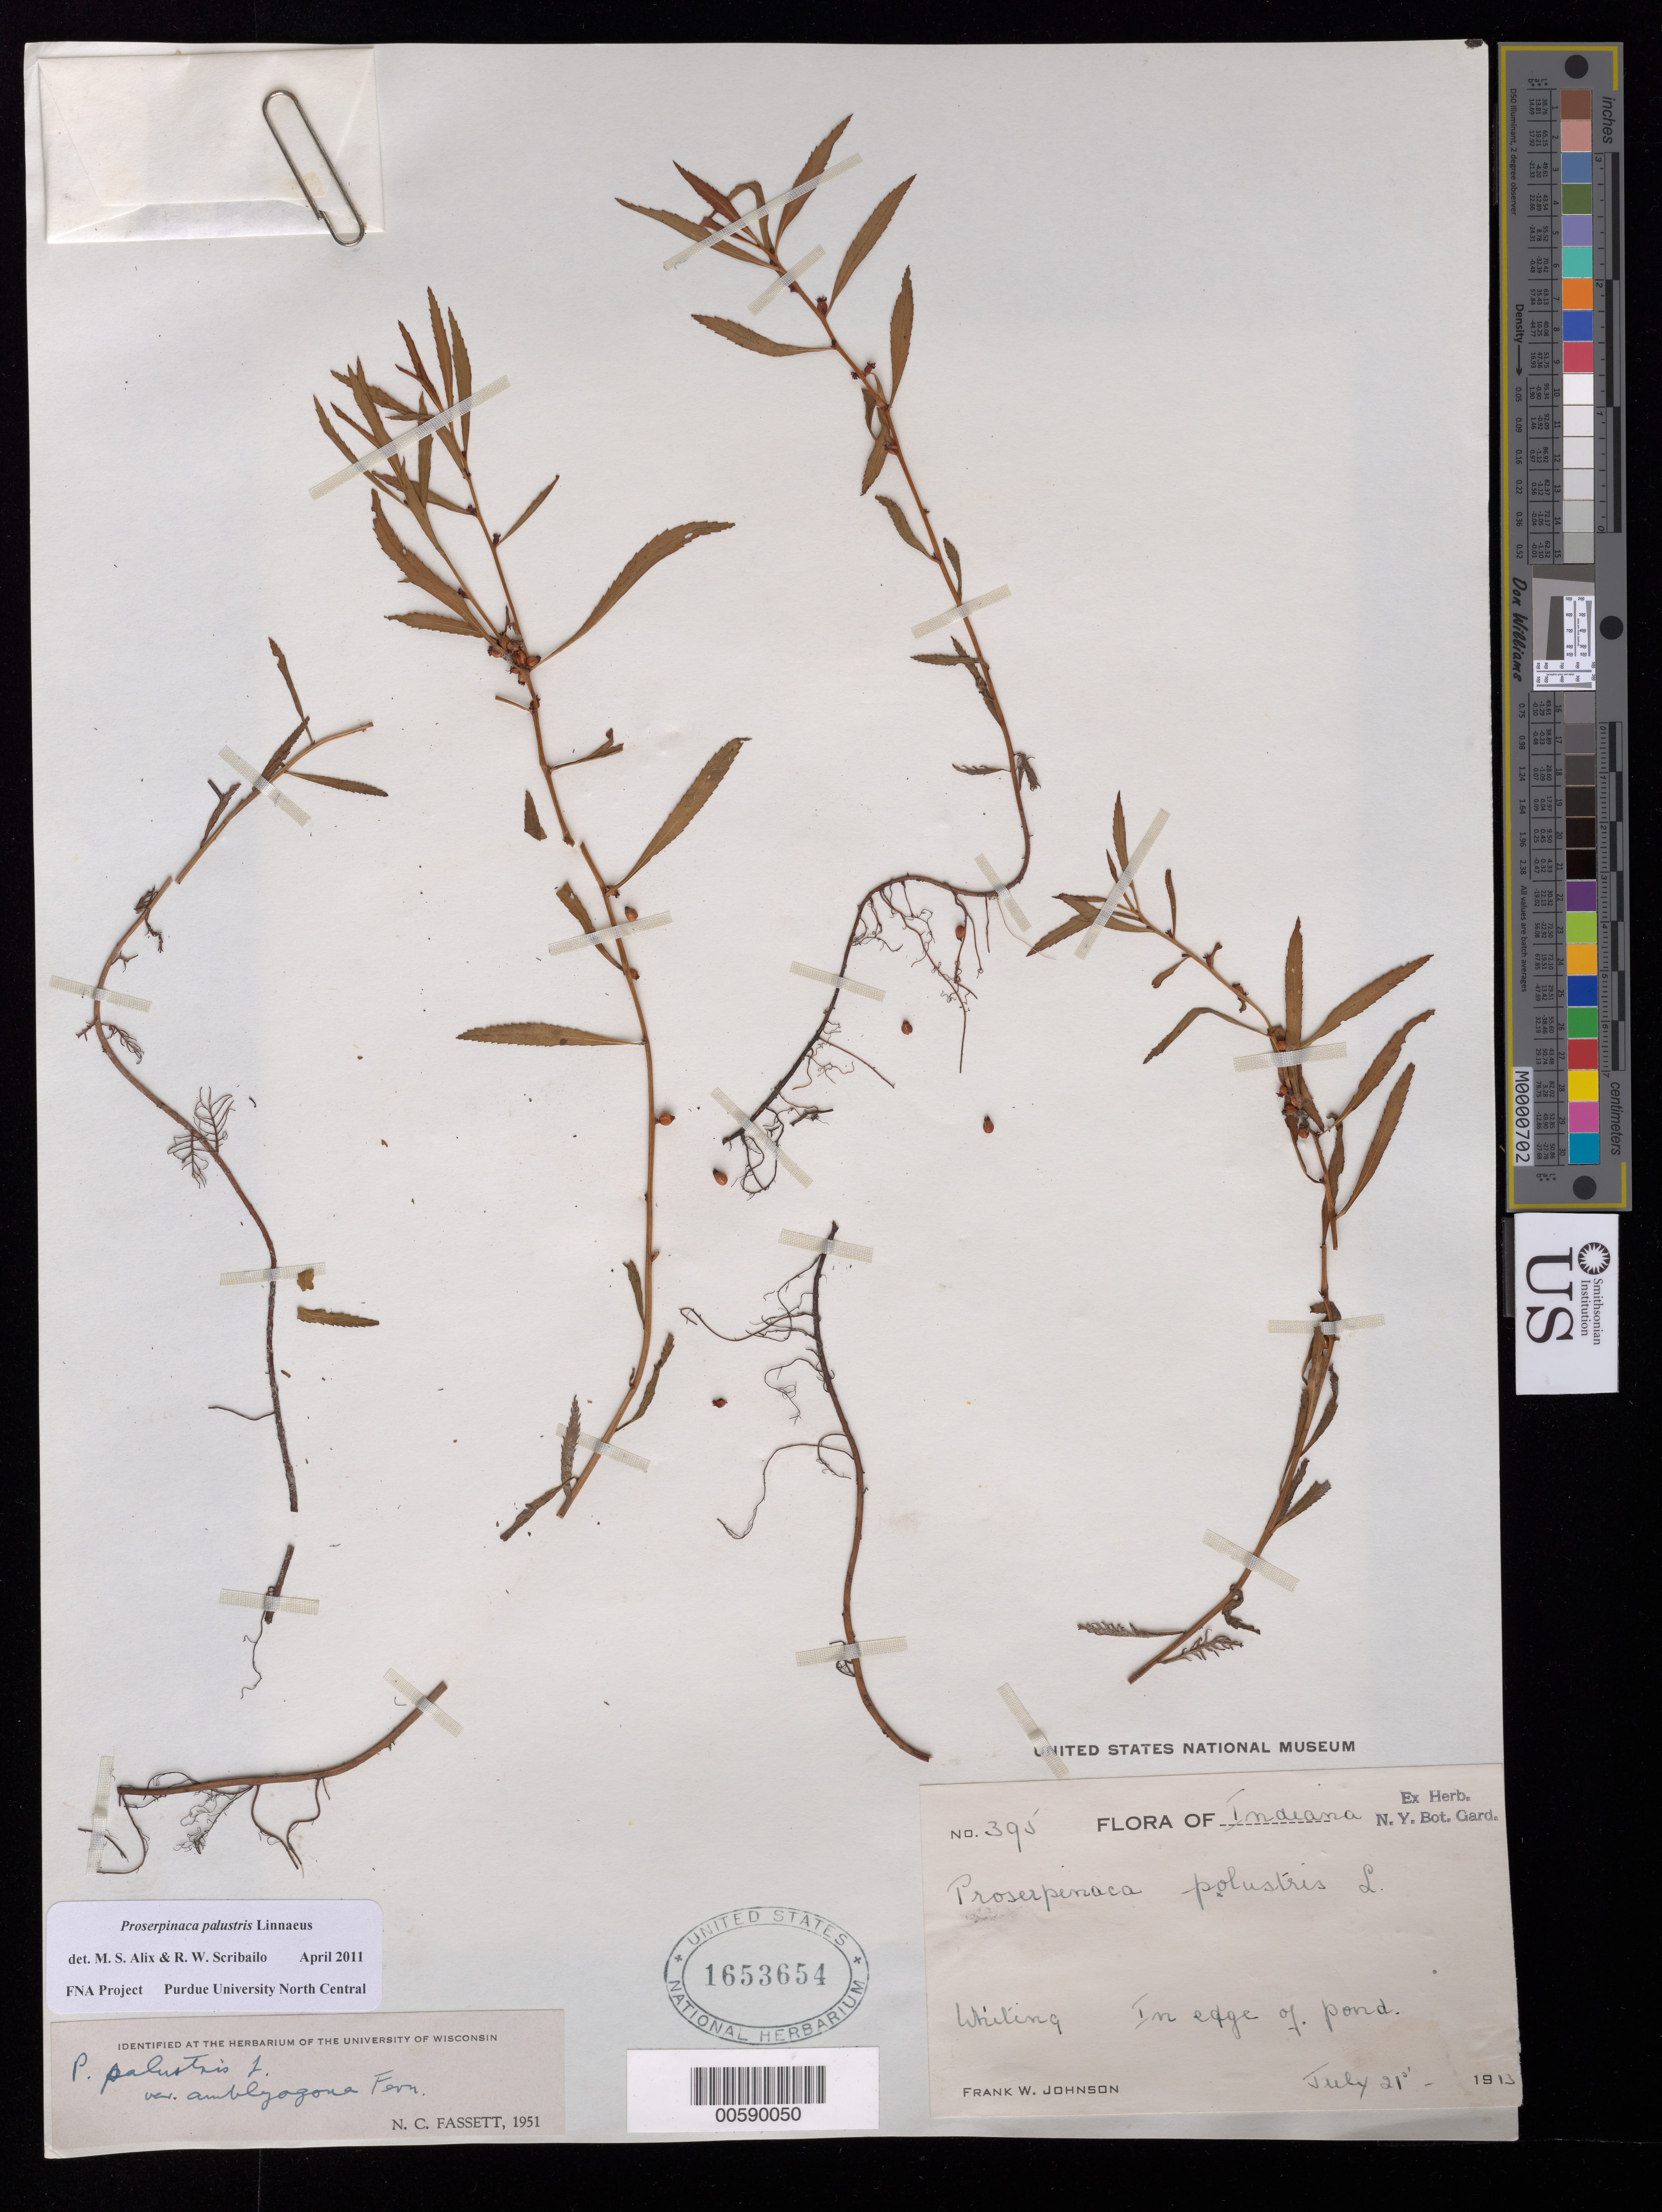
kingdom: Plantae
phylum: Tracheophyta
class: Magnoliopsida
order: Saxifragales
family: Haloragaceae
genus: Proserpinaca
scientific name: Proserpinaca palustris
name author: L.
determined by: Scribailo, R. W.; Alix, M. S.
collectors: F. W. Johnson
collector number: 395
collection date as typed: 21 Jul 1913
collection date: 1913-07-21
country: United States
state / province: Indiana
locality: Whiting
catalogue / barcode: US 1653654